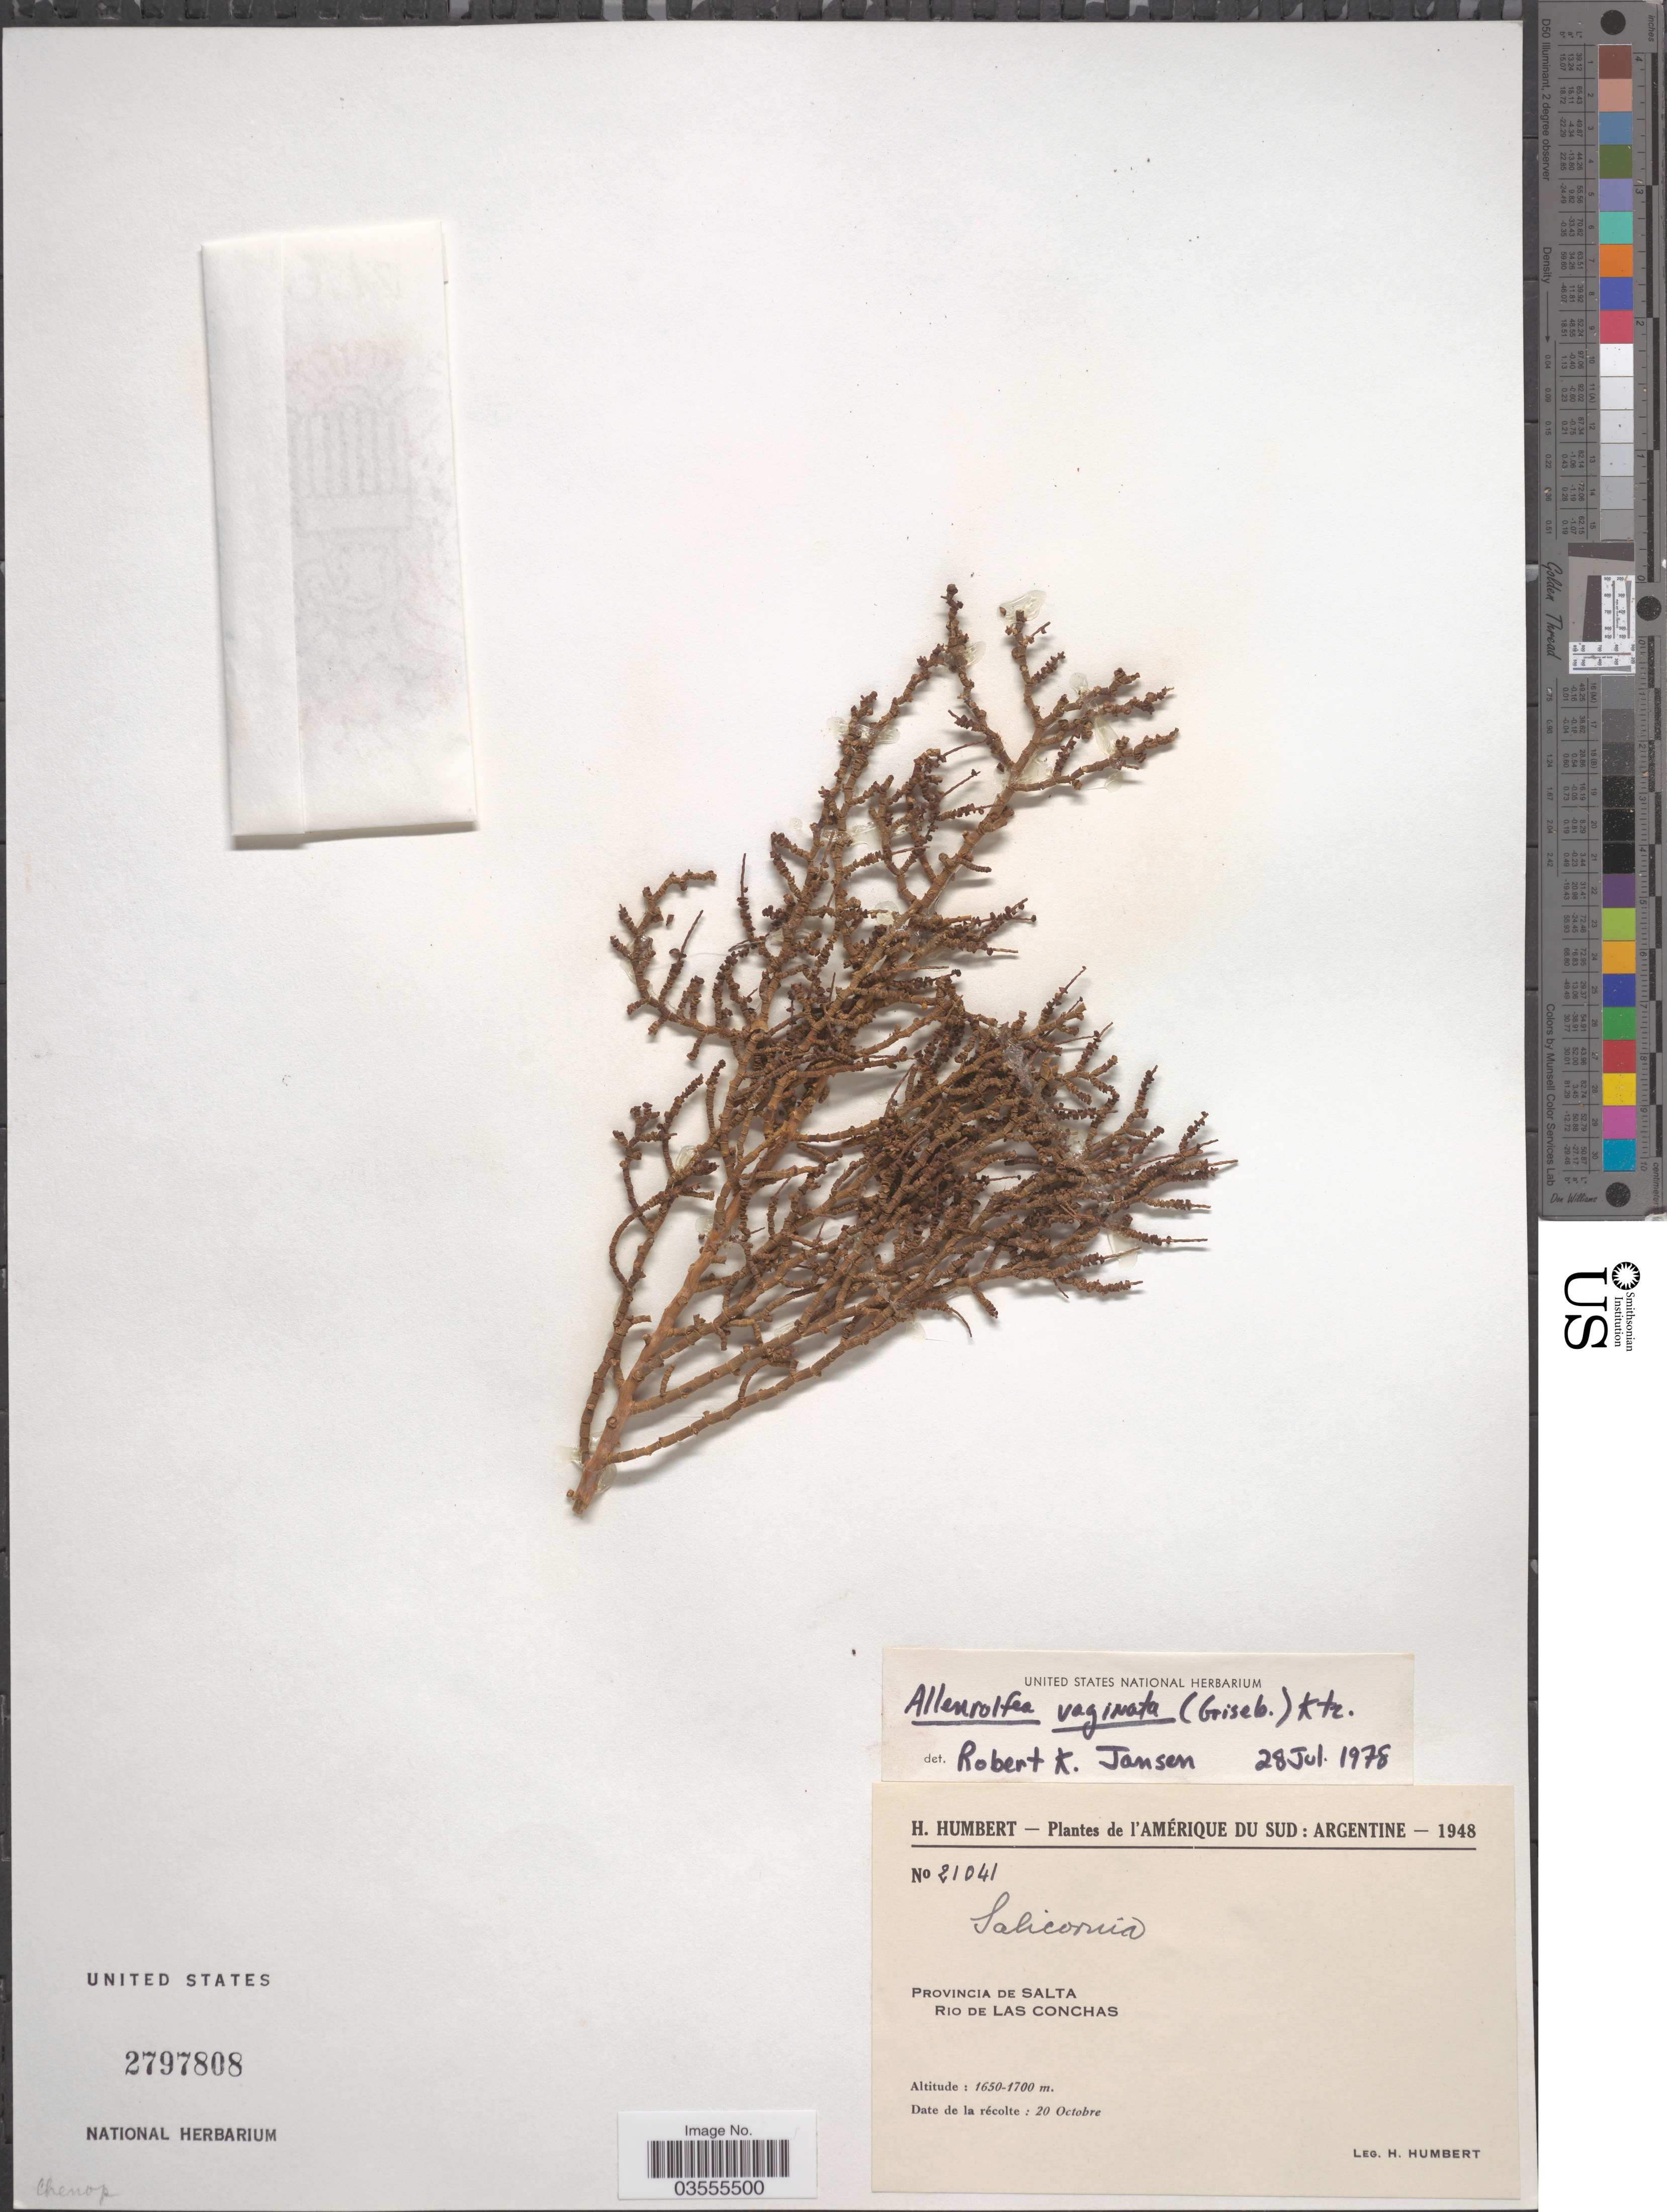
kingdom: Plantae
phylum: Tracheophyta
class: Magnoliopsida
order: Caryophyllales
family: Amaranthaceae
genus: Allenrolfea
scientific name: Allenrolfea vaginata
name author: (Griseb.) Kuntze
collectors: H. Humbert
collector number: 21041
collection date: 1948-10-20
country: Argentina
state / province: Salta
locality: Rio de Las Conchas.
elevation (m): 1650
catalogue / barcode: US 2797808